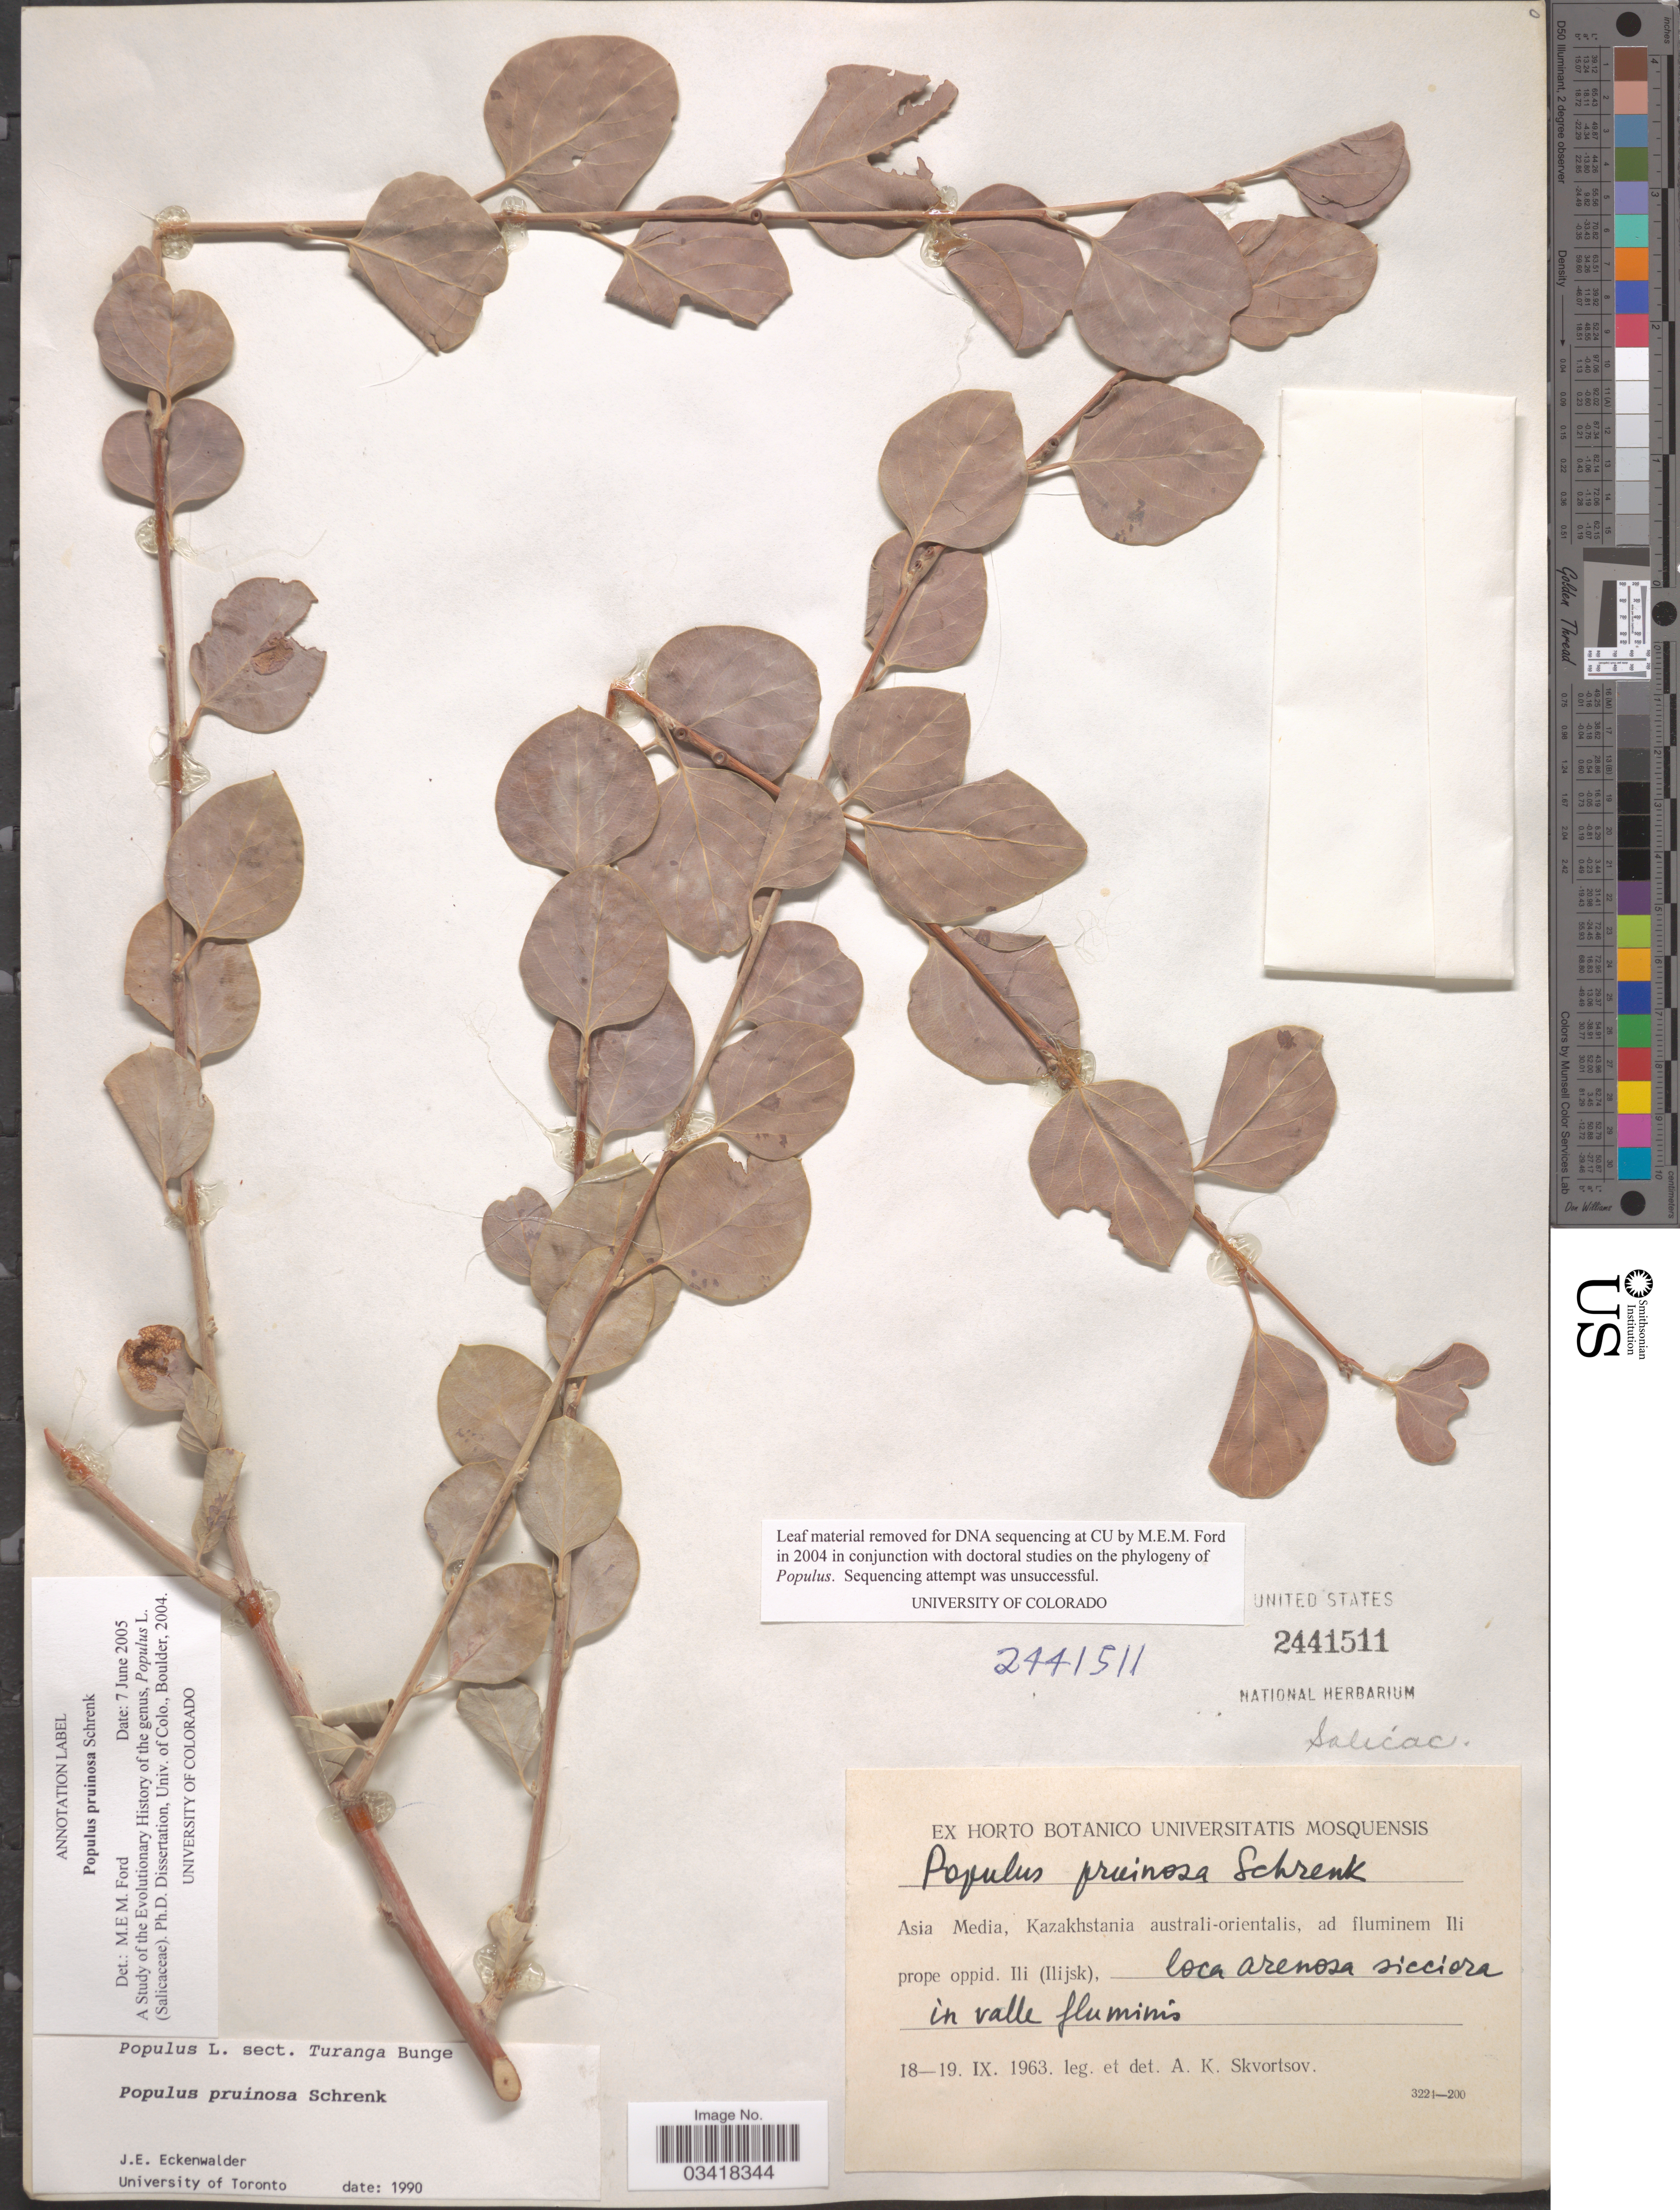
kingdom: Plantae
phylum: Tracheophyta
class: Magnoliopsida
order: Malpighiales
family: Salicaceae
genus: Populus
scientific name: Populus pruinosa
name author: Schrenk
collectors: A. K. Skvortsov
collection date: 1963-09-18/1963-09-19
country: Kazakhstan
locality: Asia Media, Kazakhstania australi-orientalis, ad fluminem Ili prope oppdi. Ili (Iliijsk).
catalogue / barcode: US 2441511